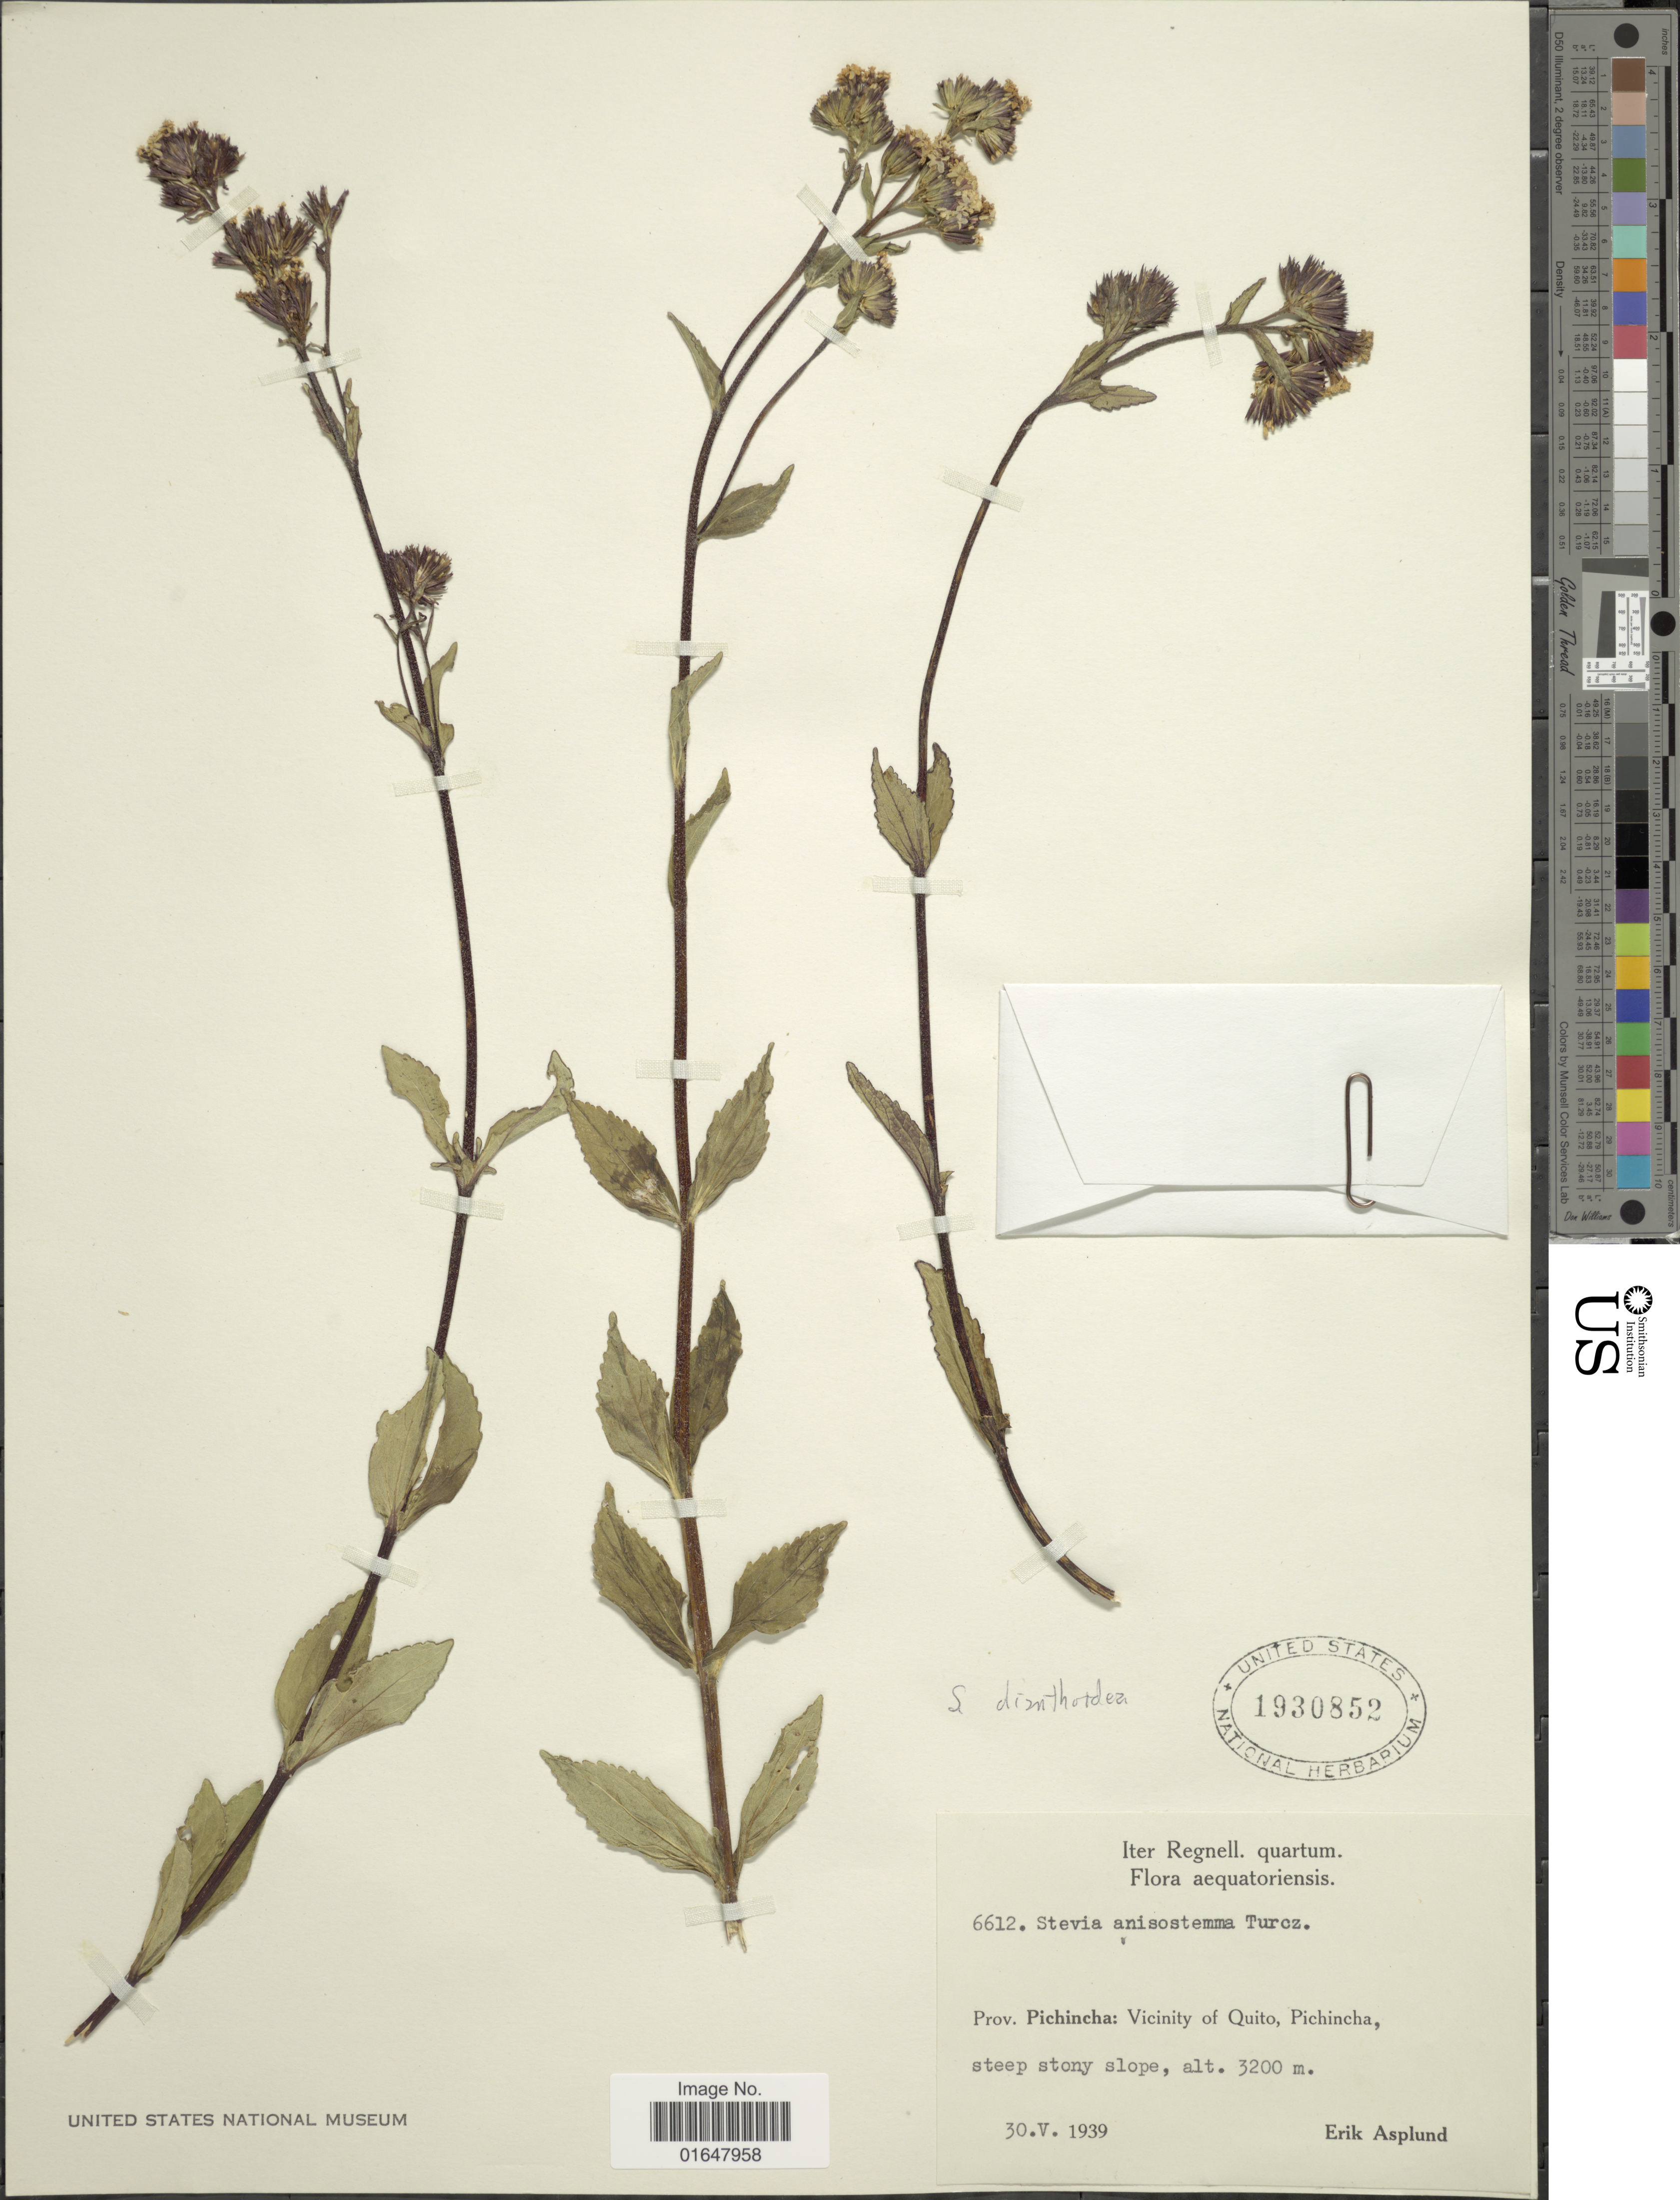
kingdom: Plantae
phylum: Tracheophyta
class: Magnoliopsida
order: Asterales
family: Asteraceae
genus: Stevia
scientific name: Stevia dianthoidea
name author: Hieron. in Sodiro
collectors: E. Asplund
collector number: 6612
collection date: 1939-05-30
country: Ecuador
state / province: Pichincha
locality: Vicinity of Quito, Pichincha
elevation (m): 3200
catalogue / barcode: US 1930852